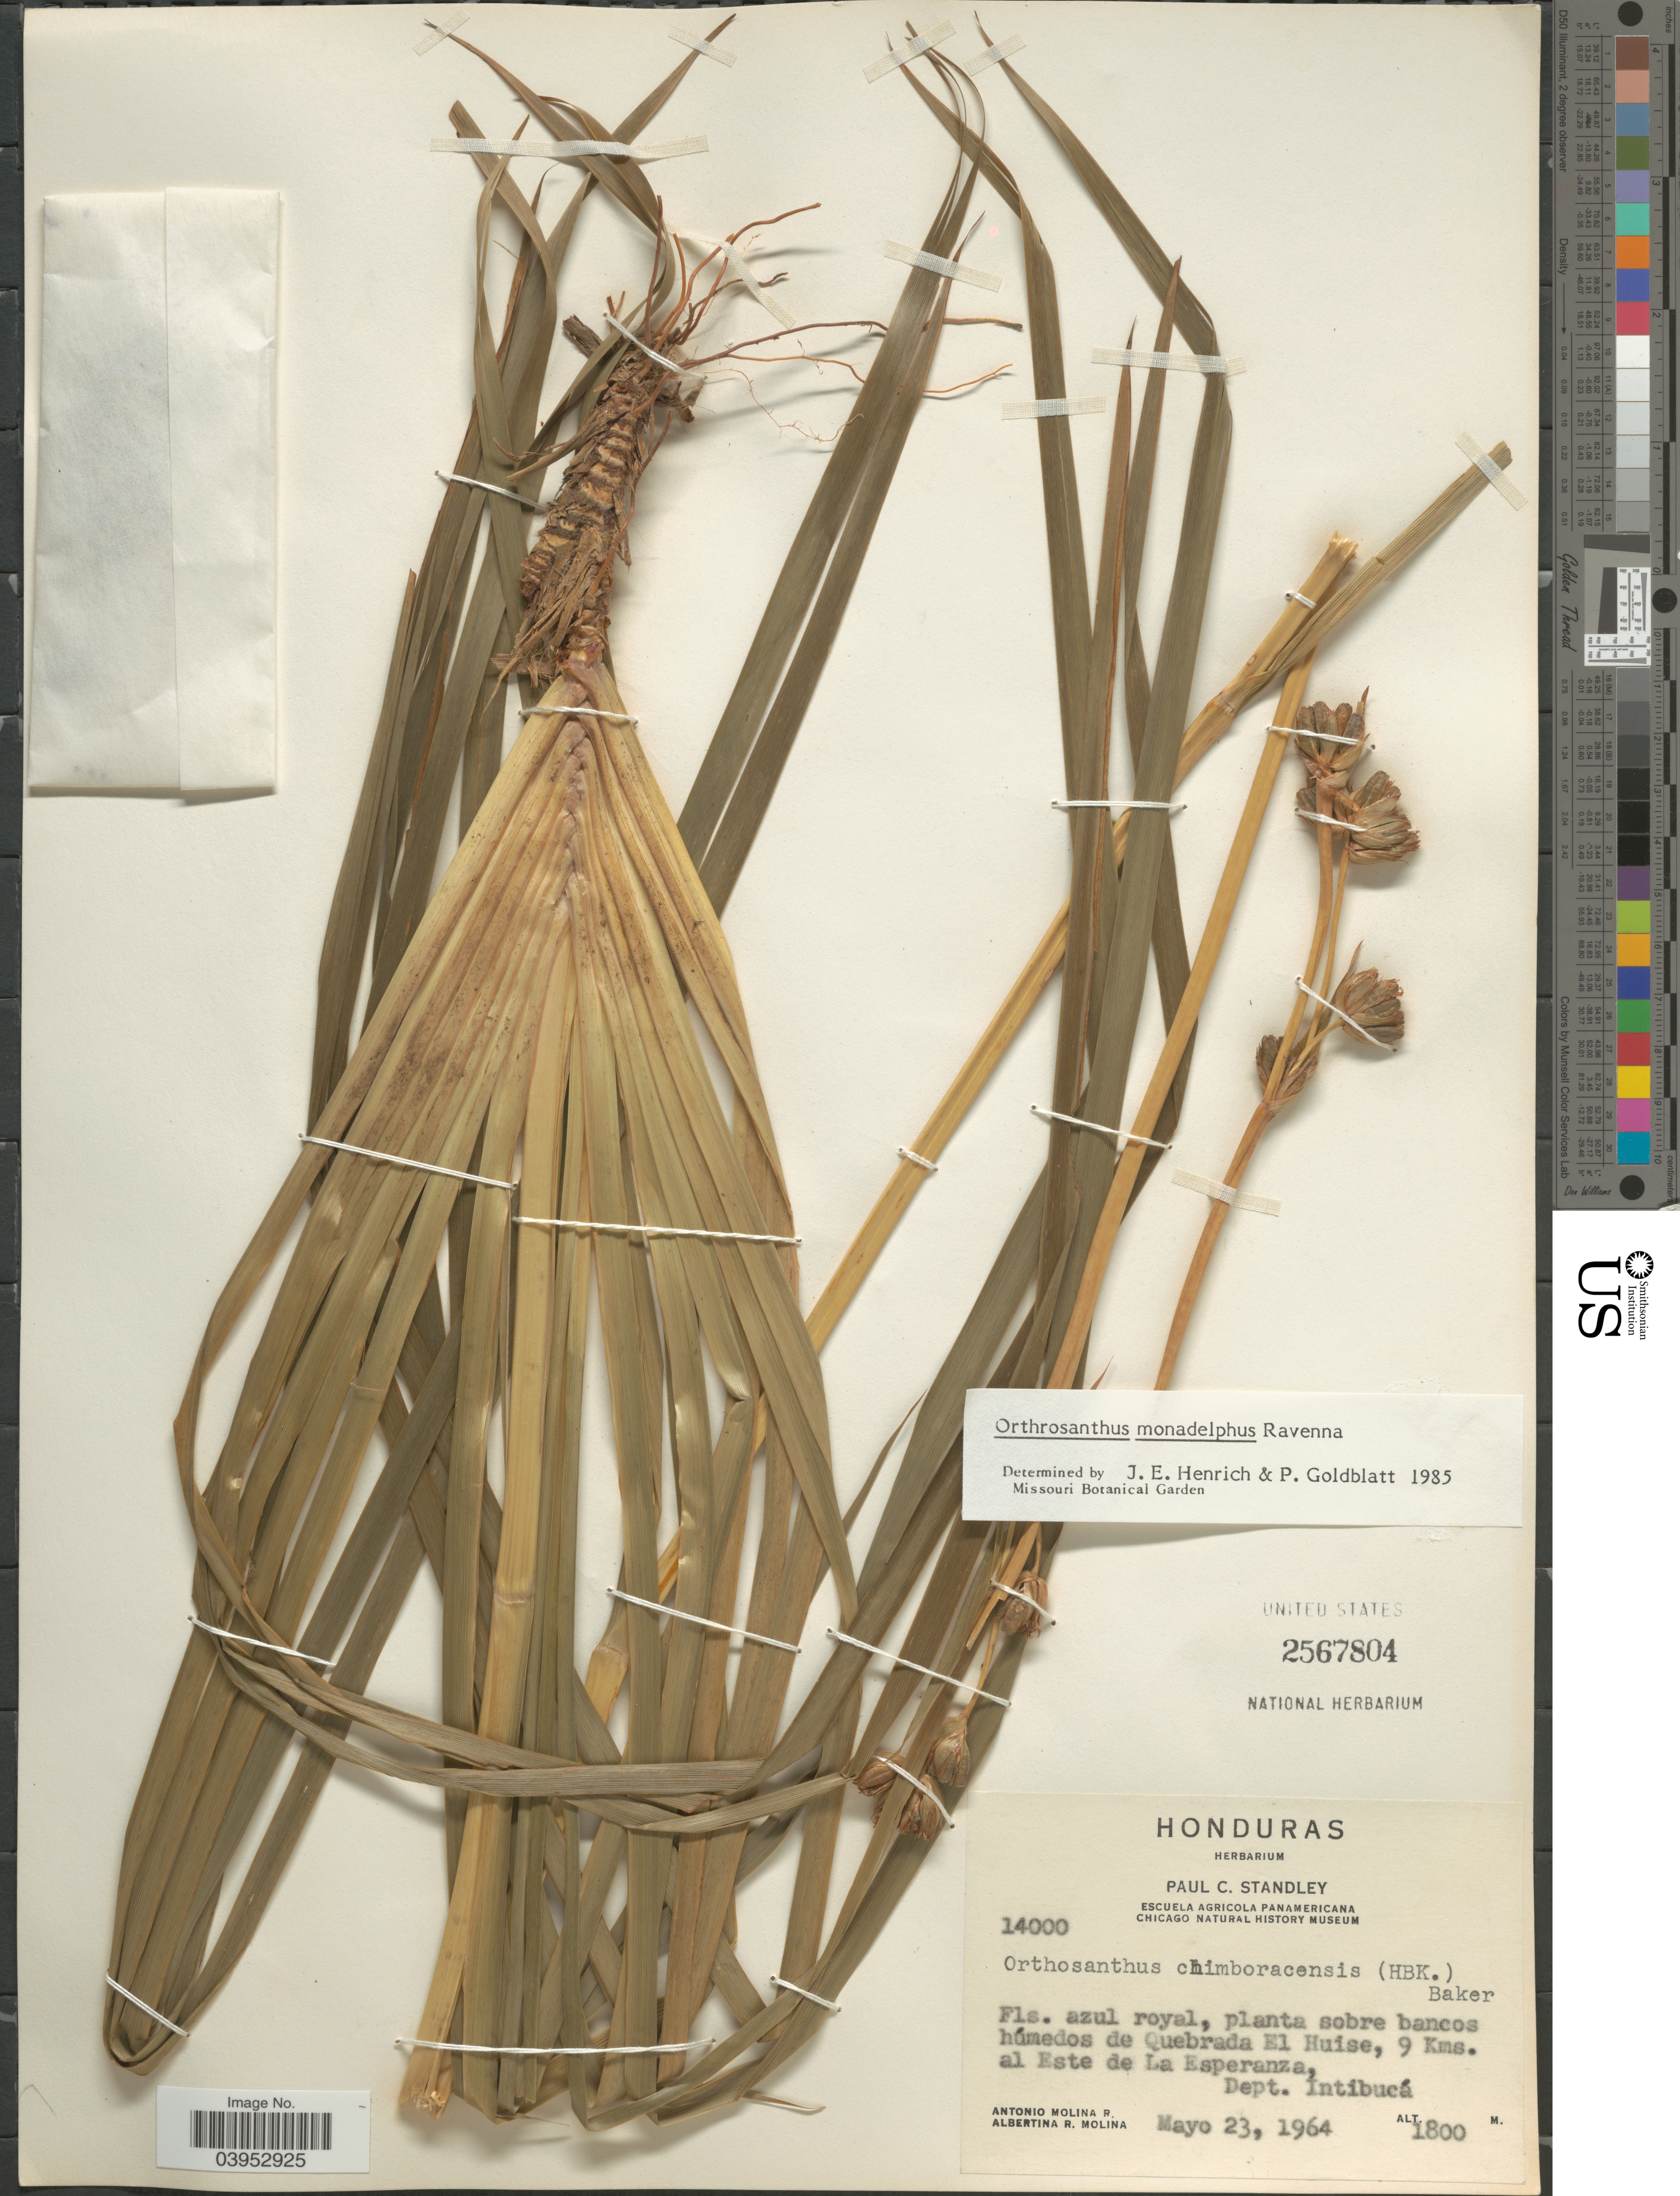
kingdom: Plantae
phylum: Tracheophyta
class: Liliopsida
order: Asparagales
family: Iridaceae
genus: Orthrosanthus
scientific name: Orthrosanthus monadelphus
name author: Ravenna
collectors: A. Molina R. & A. R. Molina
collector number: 14000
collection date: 1964-05-23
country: Honduras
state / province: Intibuca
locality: húmedos de Quebrada El Huise, 9 Kms. al Este de La Esperanza, Dept. Intibucá.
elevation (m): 1800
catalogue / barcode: US 2567804